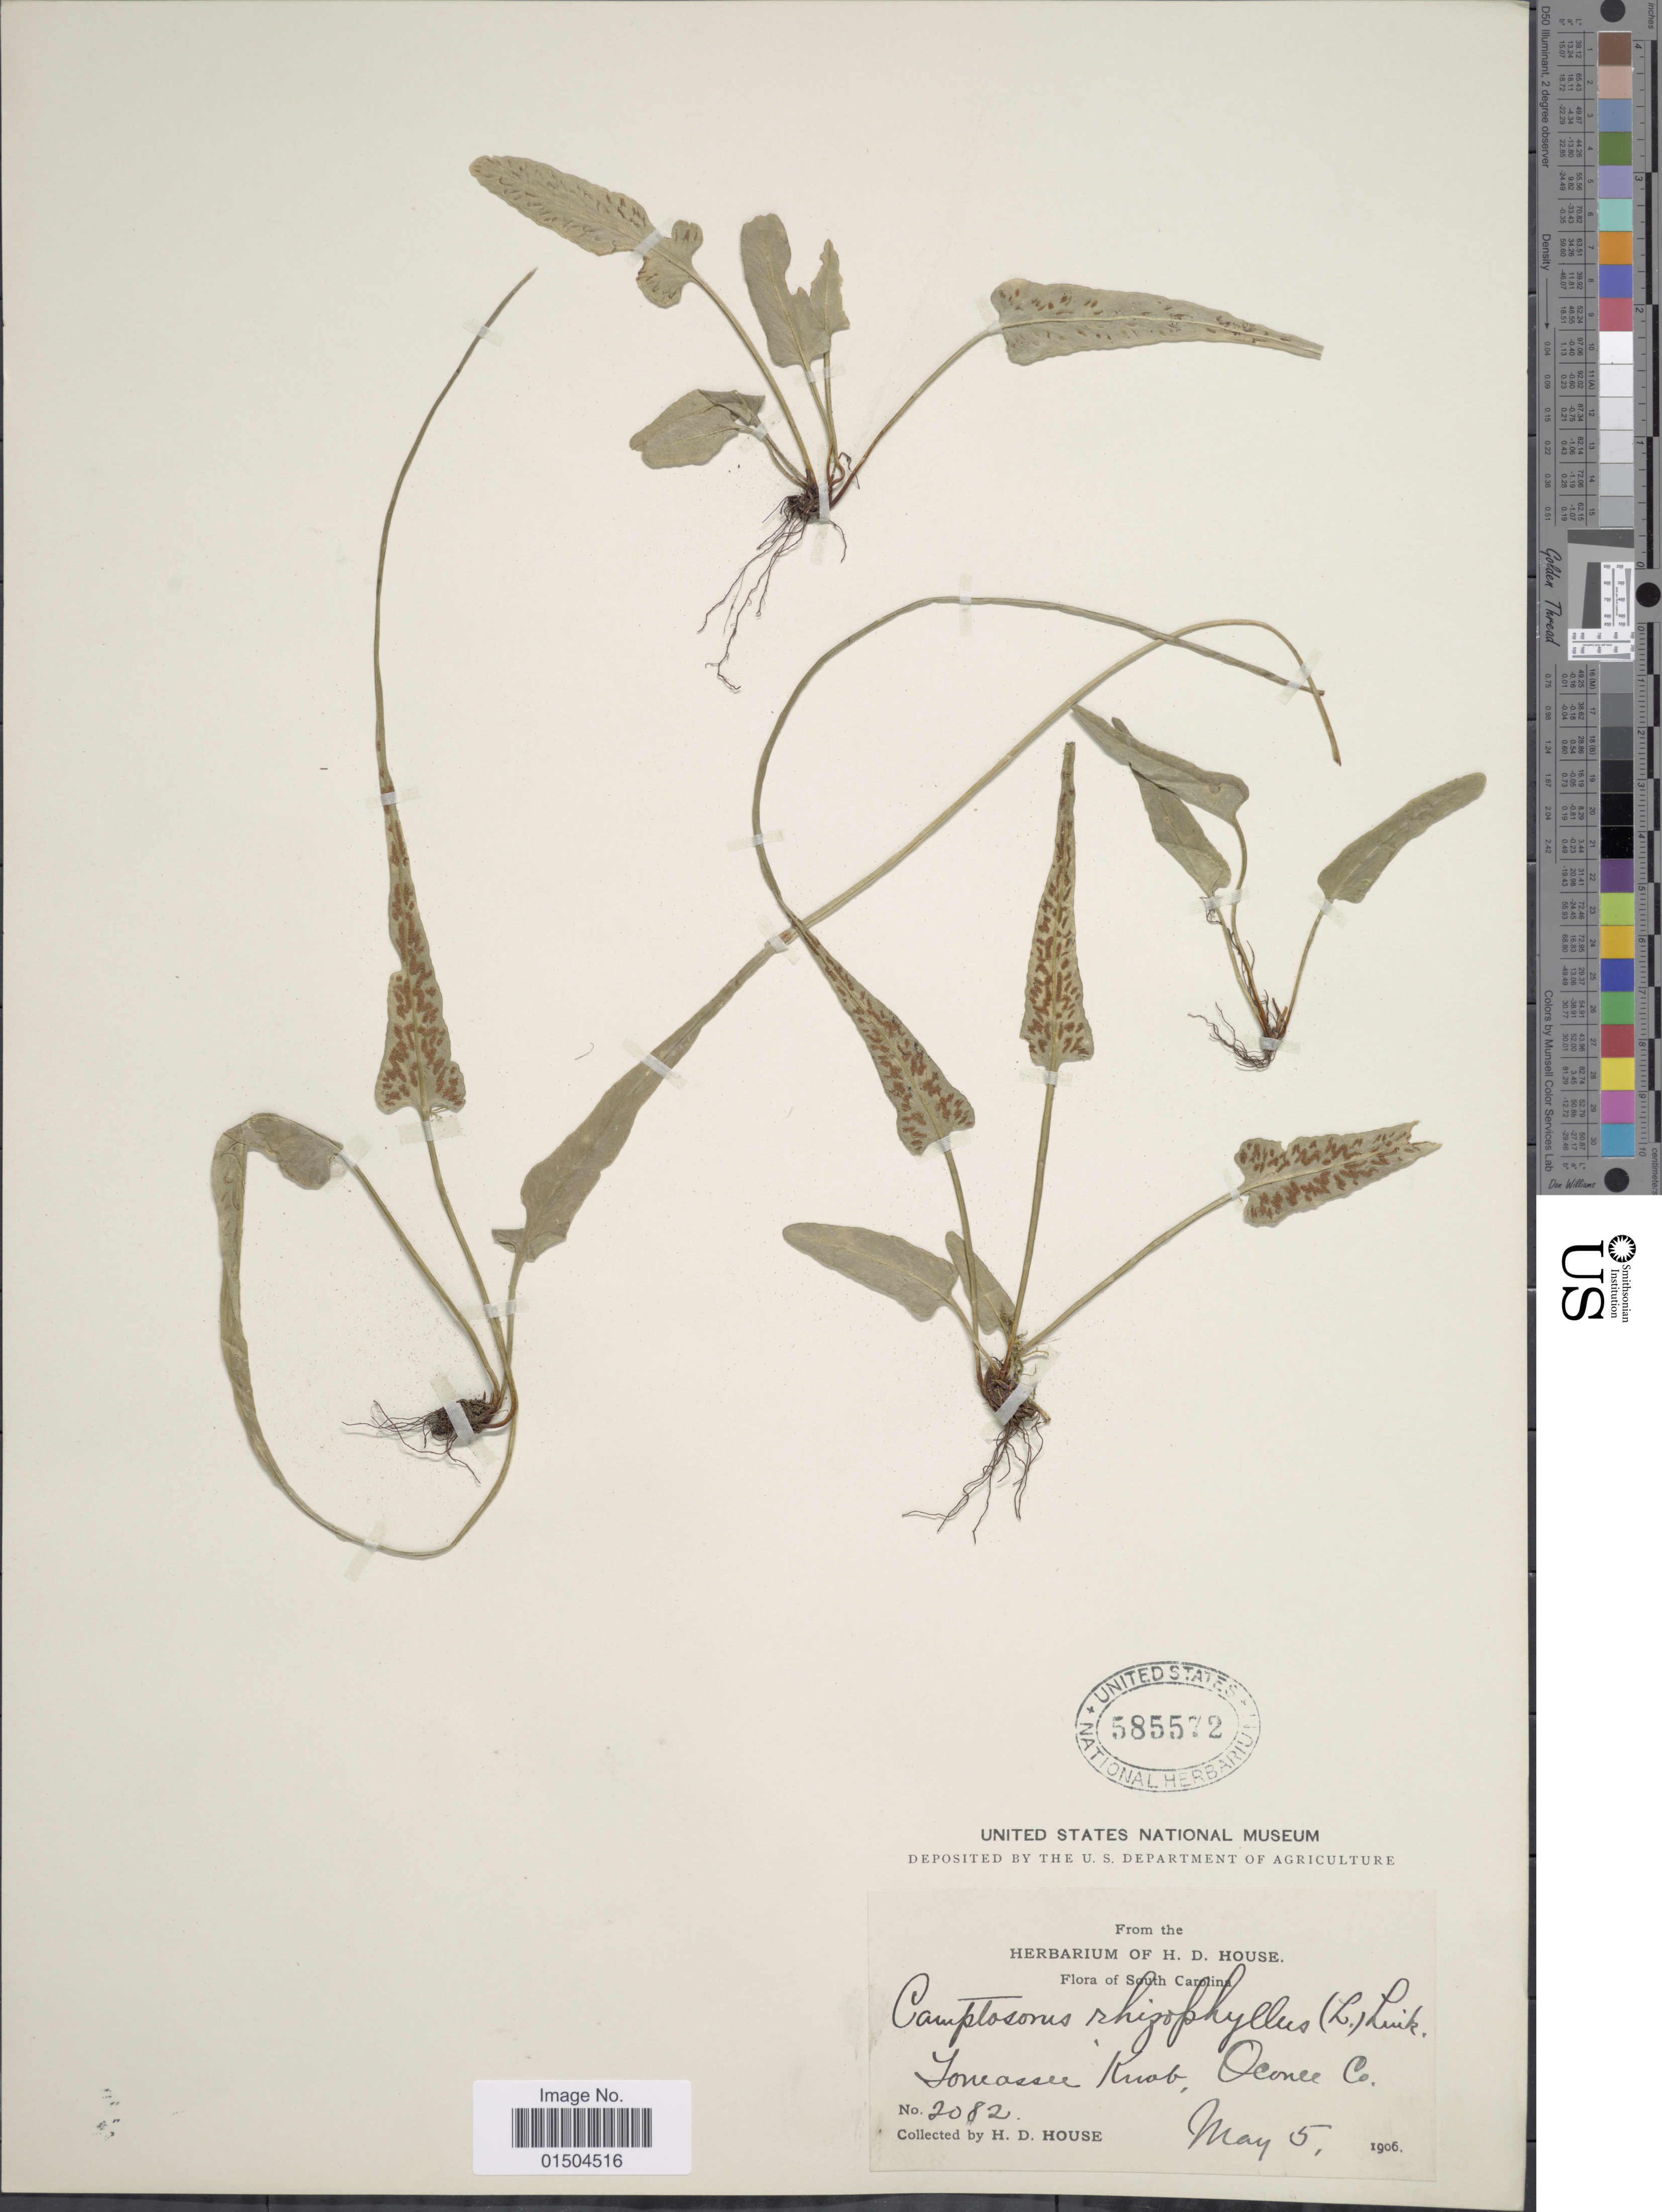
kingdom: Plantae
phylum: Tracheophyta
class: Polypodiopsida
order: Polypodiales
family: Aspleniaceae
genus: Asplenium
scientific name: Asplenium rhizophyllum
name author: L.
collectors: H. D. House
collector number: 2082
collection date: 1906-05-05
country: United States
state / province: South Carolina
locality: Tomassee Knob, Oconee Co.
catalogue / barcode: US 585572